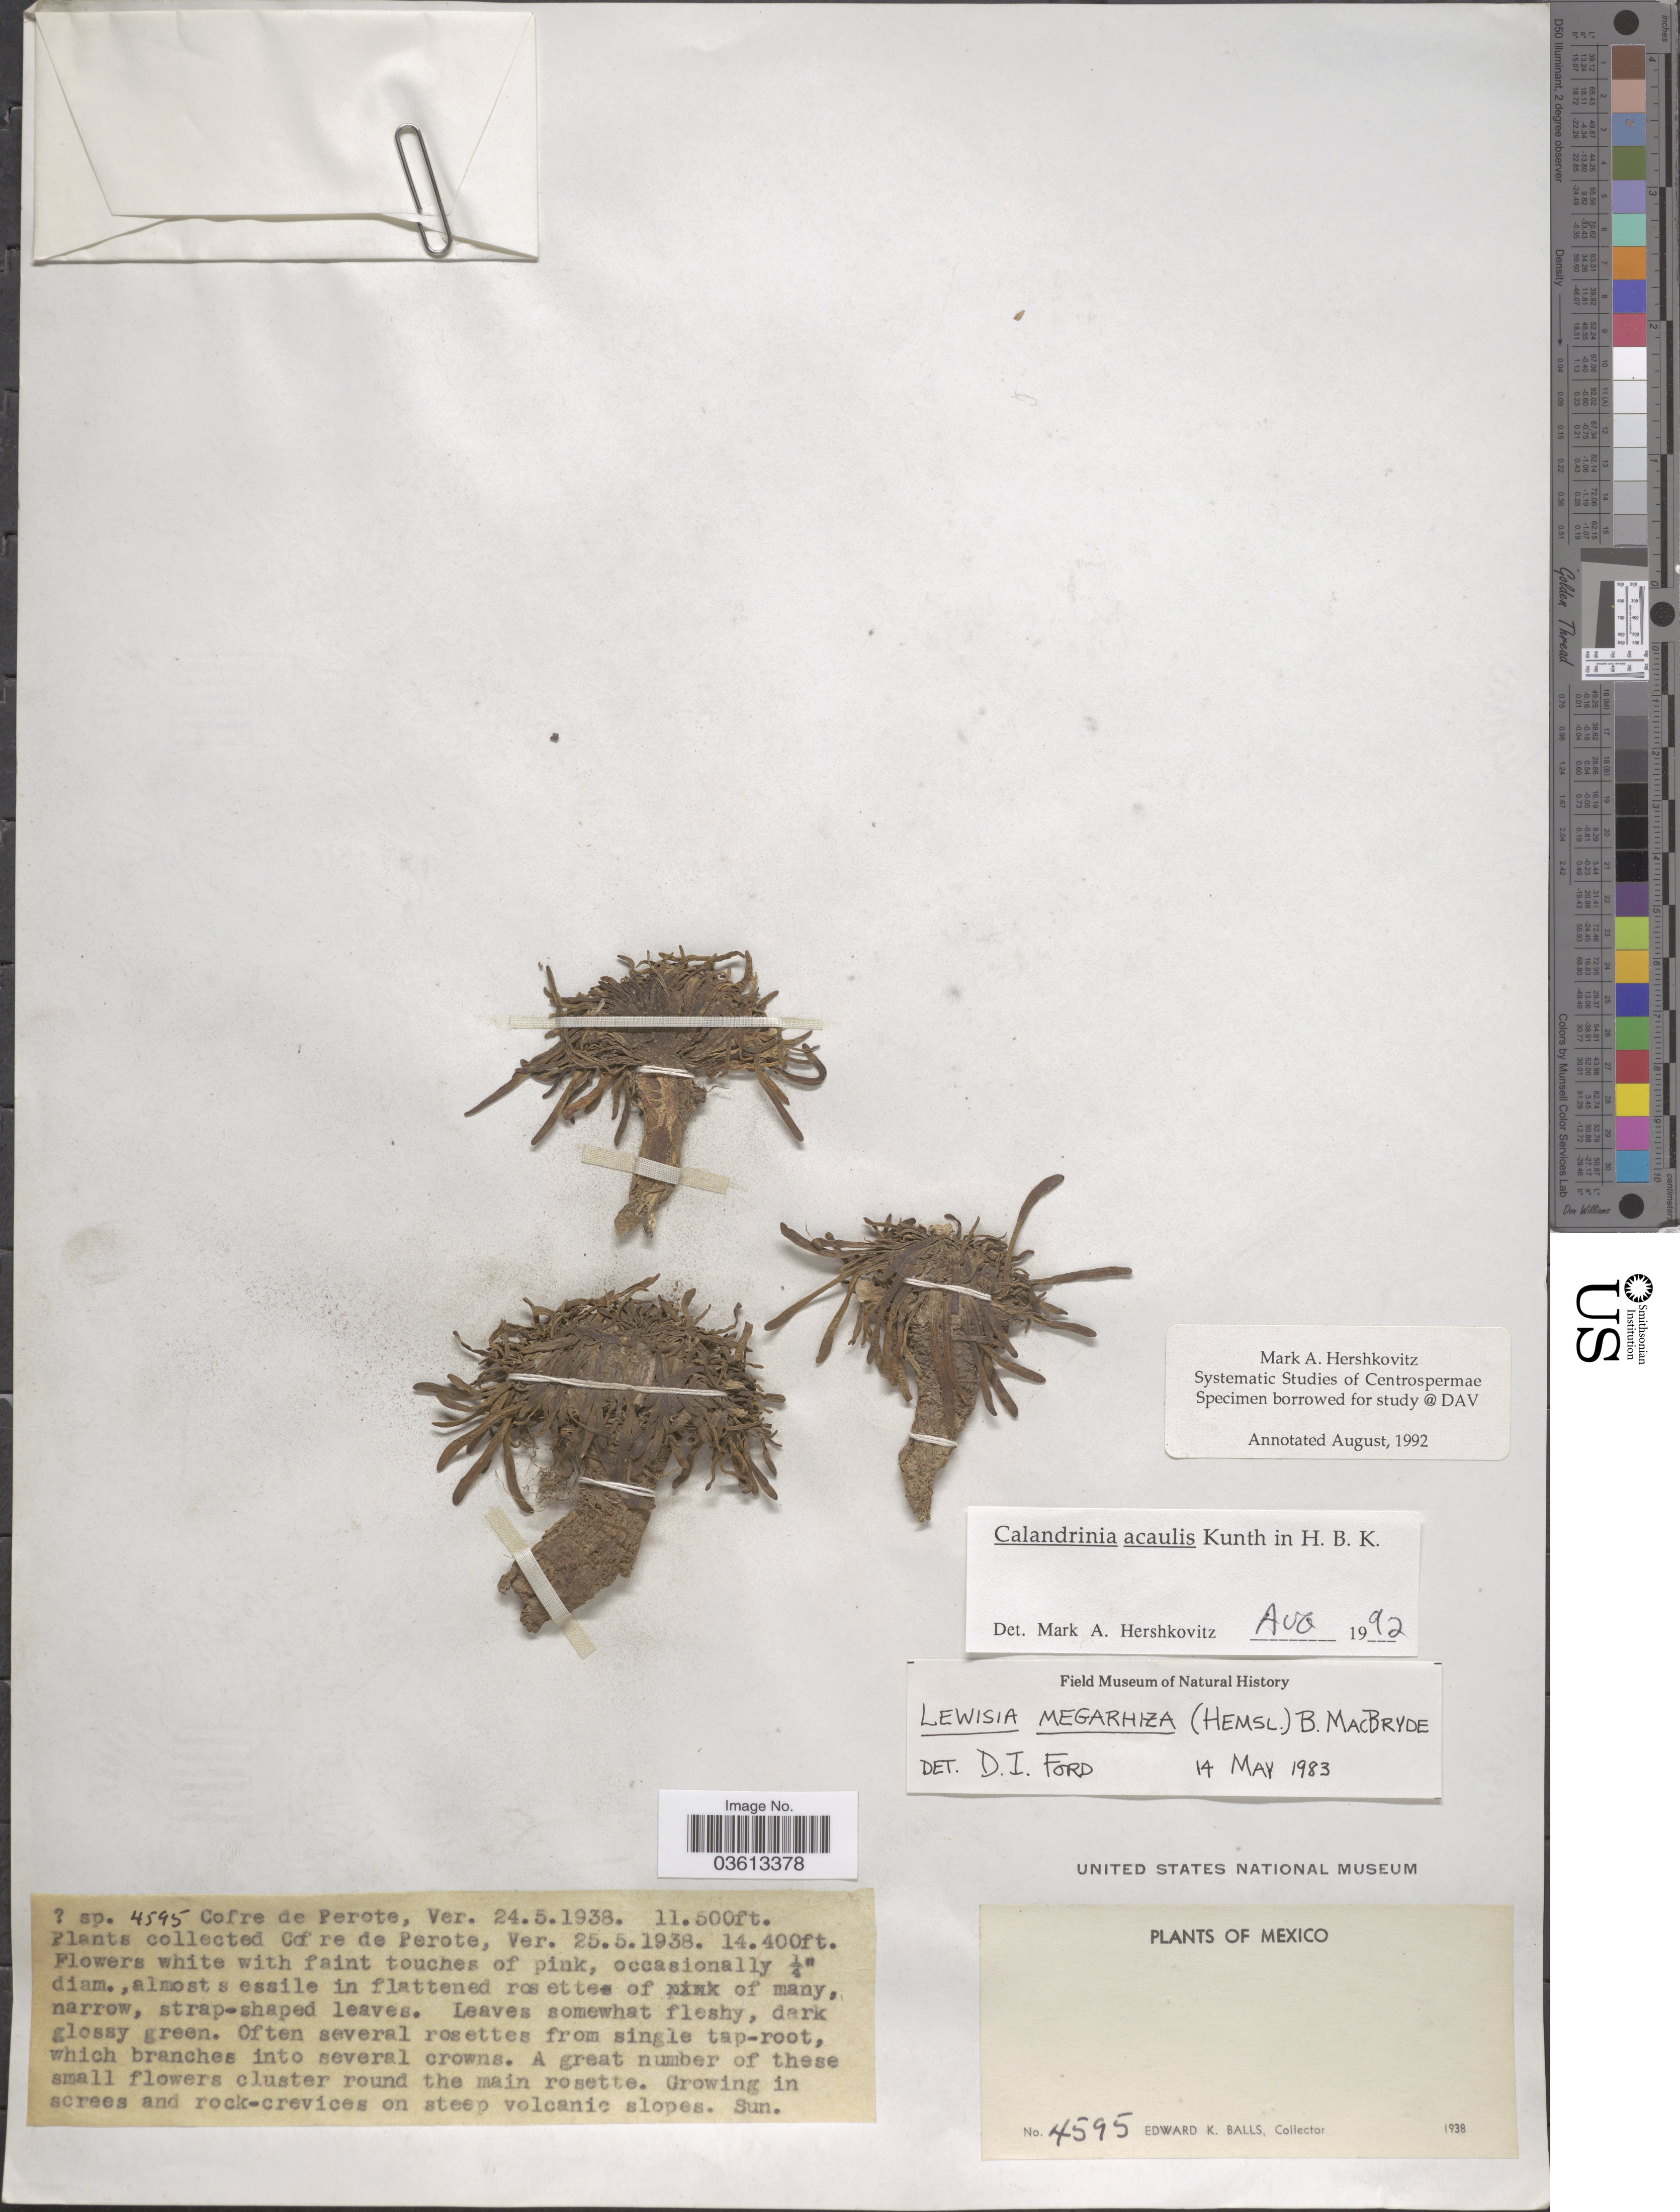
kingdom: Plantae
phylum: Tracheophyta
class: Magnoliopsida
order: Caryophyllales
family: Montiaceae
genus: Calandrinia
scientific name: Calandrinia acaulis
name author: Kunth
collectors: E. K. Balls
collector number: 4595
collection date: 1938-05-24/1938-05-25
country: Mexico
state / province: Veracruz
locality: Cofre de Perote, Ver.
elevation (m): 3505